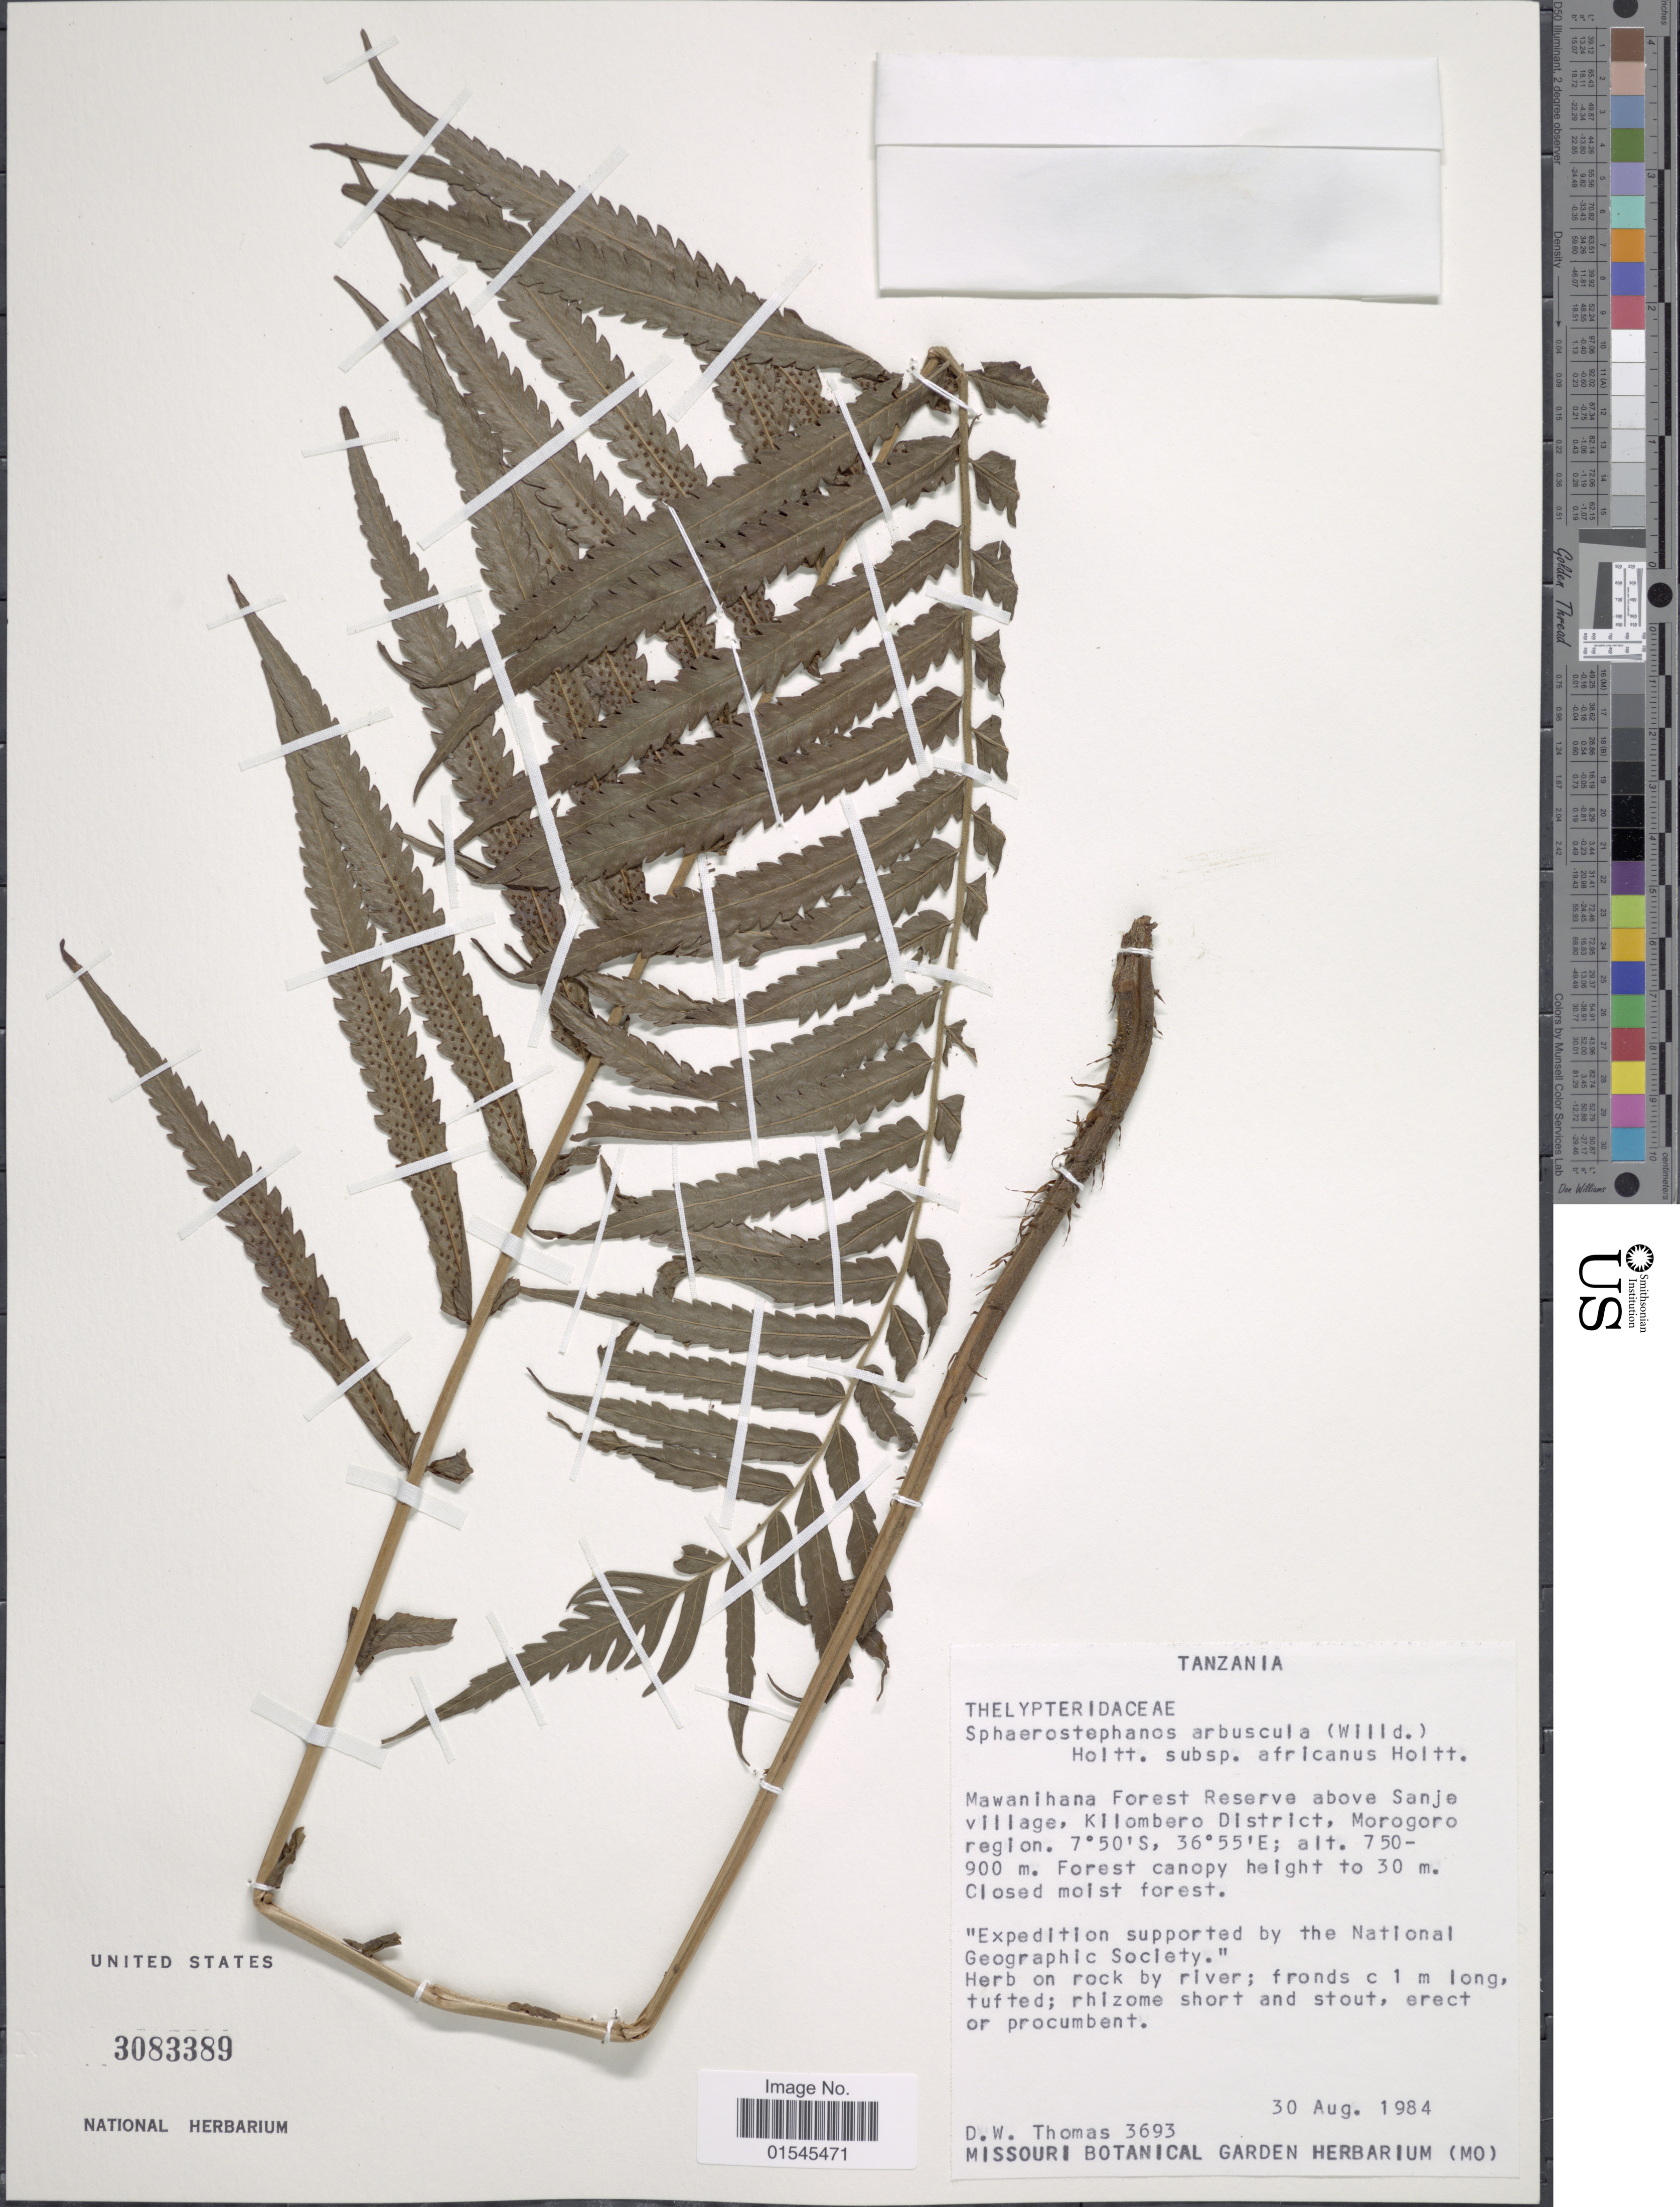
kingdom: Plantae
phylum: Tracheophyta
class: Polypodiopsida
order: Polypodiales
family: Thelypteridaceae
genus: Sphaerostephanos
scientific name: Sphaerostephanos arbuscula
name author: (Willd.) Holttum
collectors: D. W. Thomas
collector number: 3693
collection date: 1984-08-30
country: Tanzania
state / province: Morogoro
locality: Mawanihana Forest Reserve above Sanje village, Kilombero District, Morogoro region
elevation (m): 750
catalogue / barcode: US 3083389